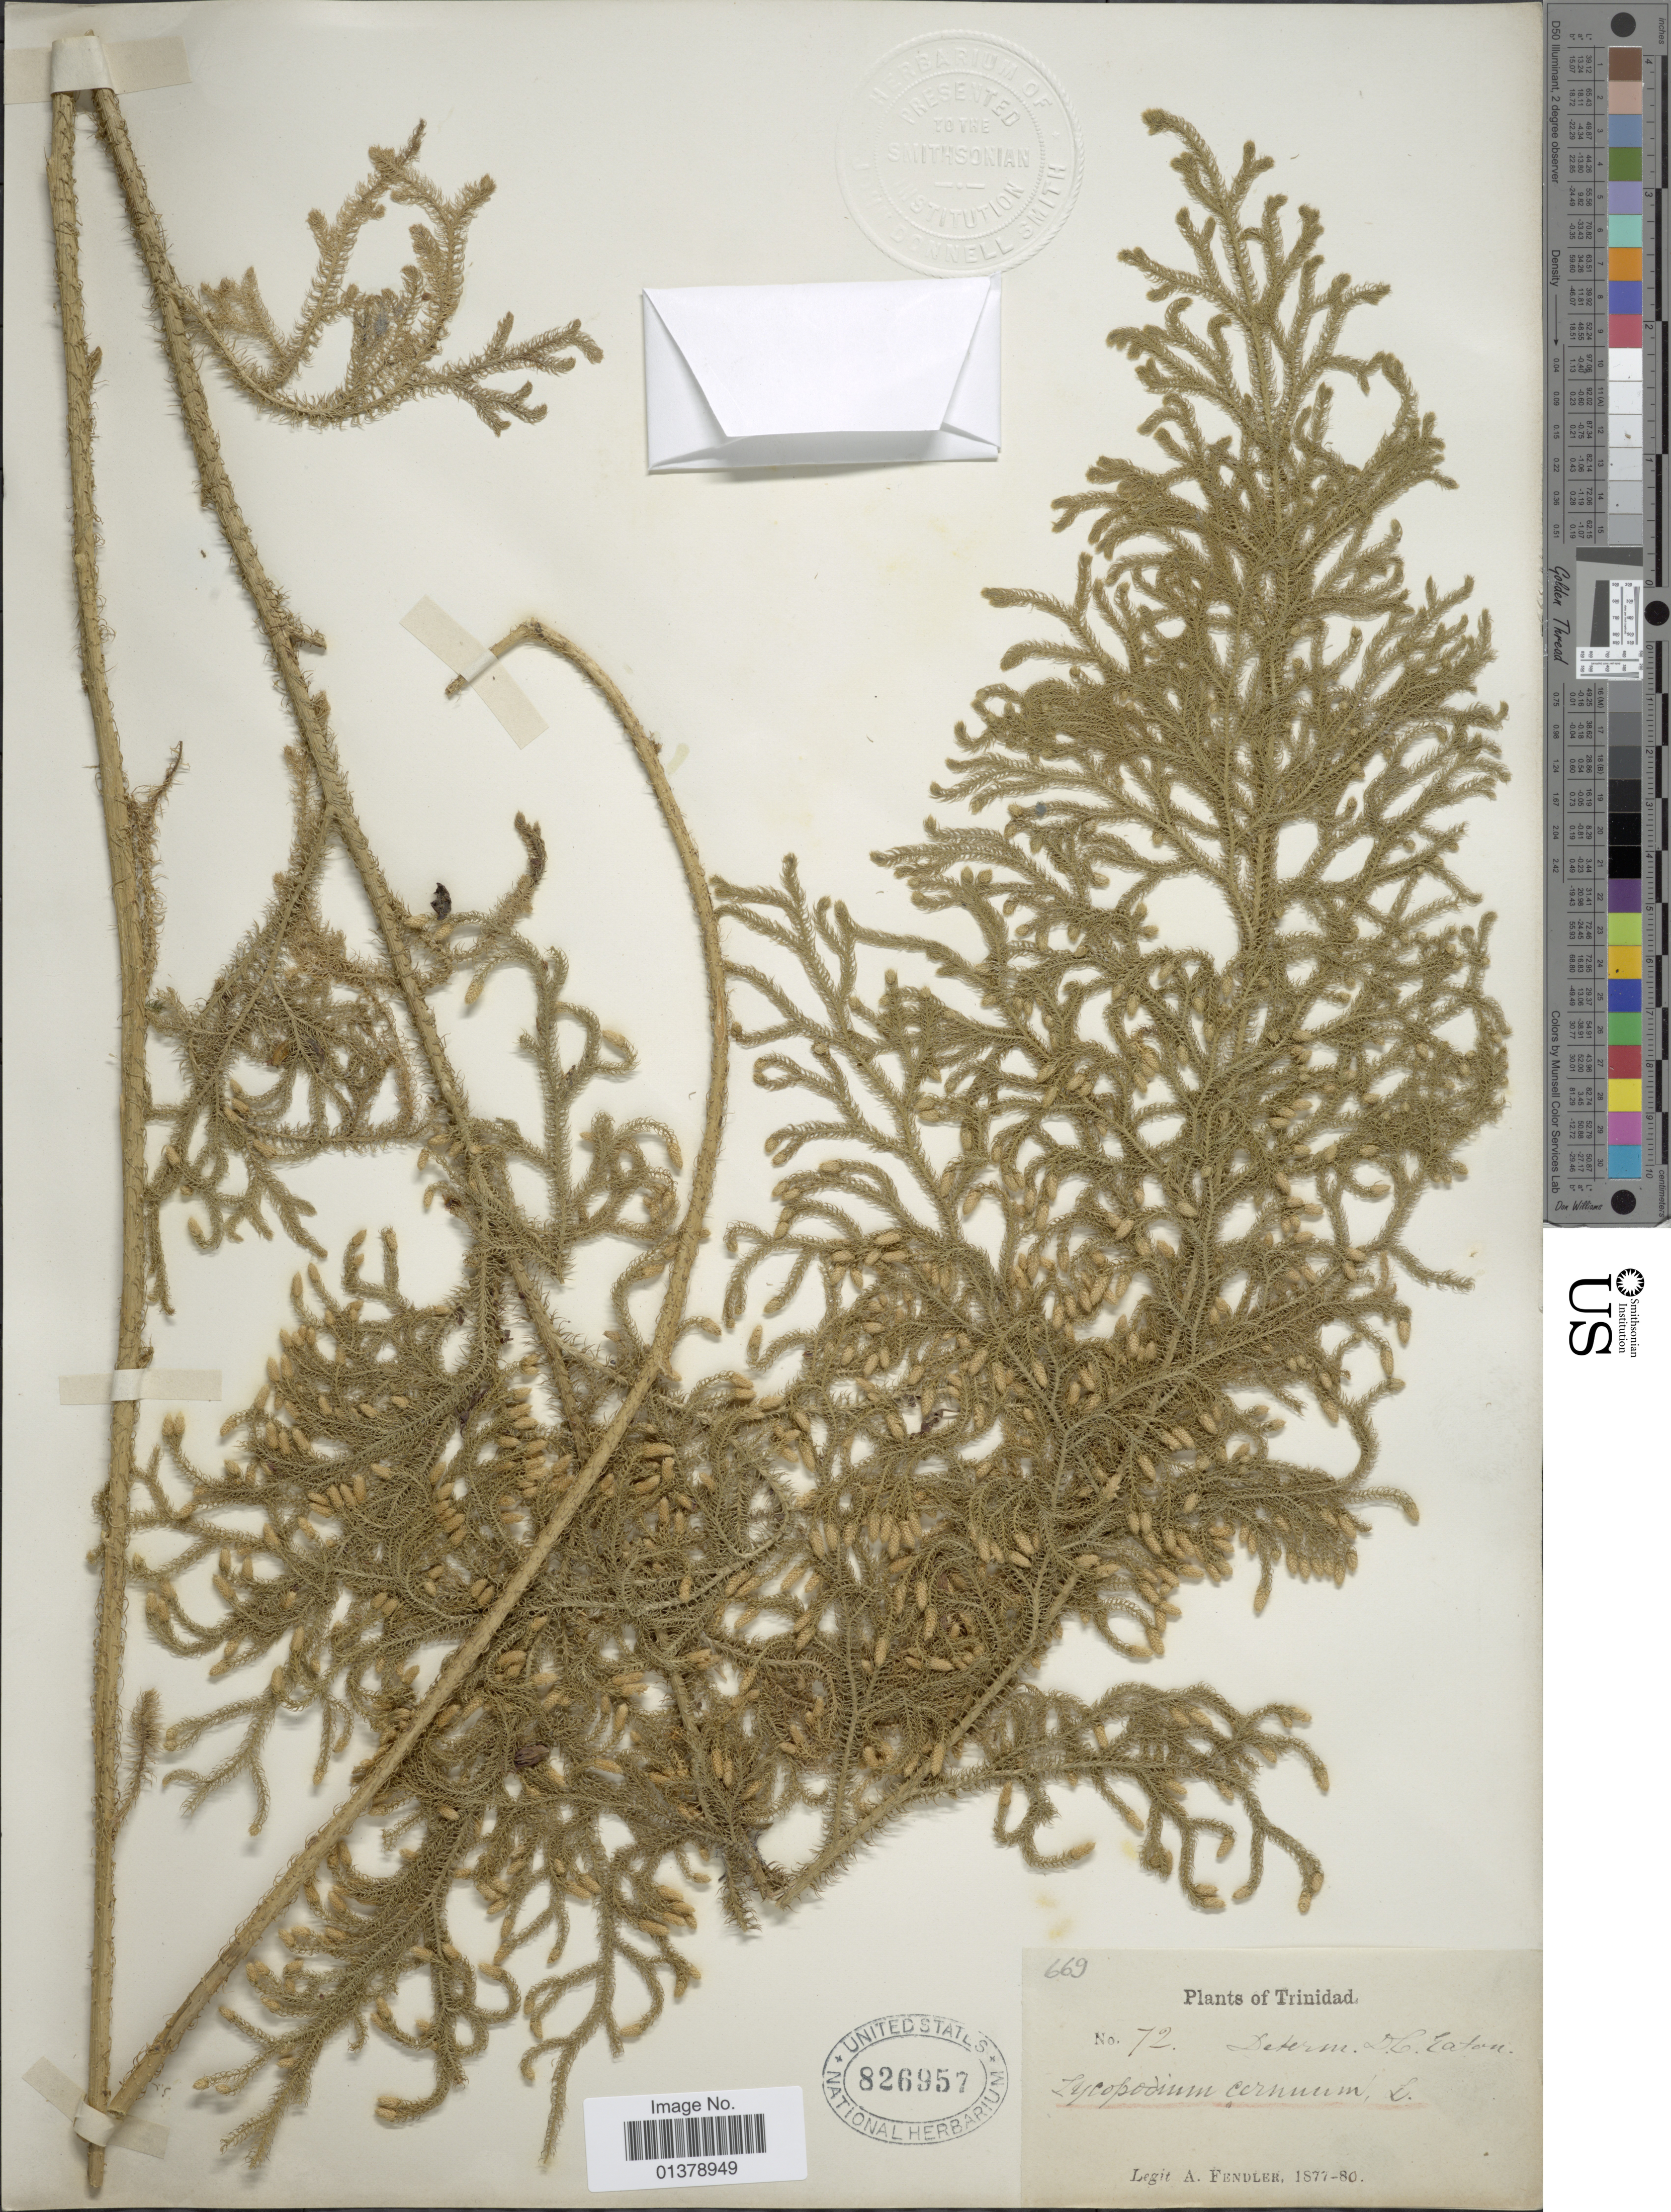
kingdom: Plantae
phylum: Tracheophyta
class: Lycopodiopsida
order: Lycopodiales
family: Lycopodiaceae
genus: Palhinhaea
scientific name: Palhinhaea cernua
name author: (L.) Vasc. & Franco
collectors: A. Fendler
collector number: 72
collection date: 1877/1880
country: Trinidad and Tobago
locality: Trinidad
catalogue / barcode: US 826957